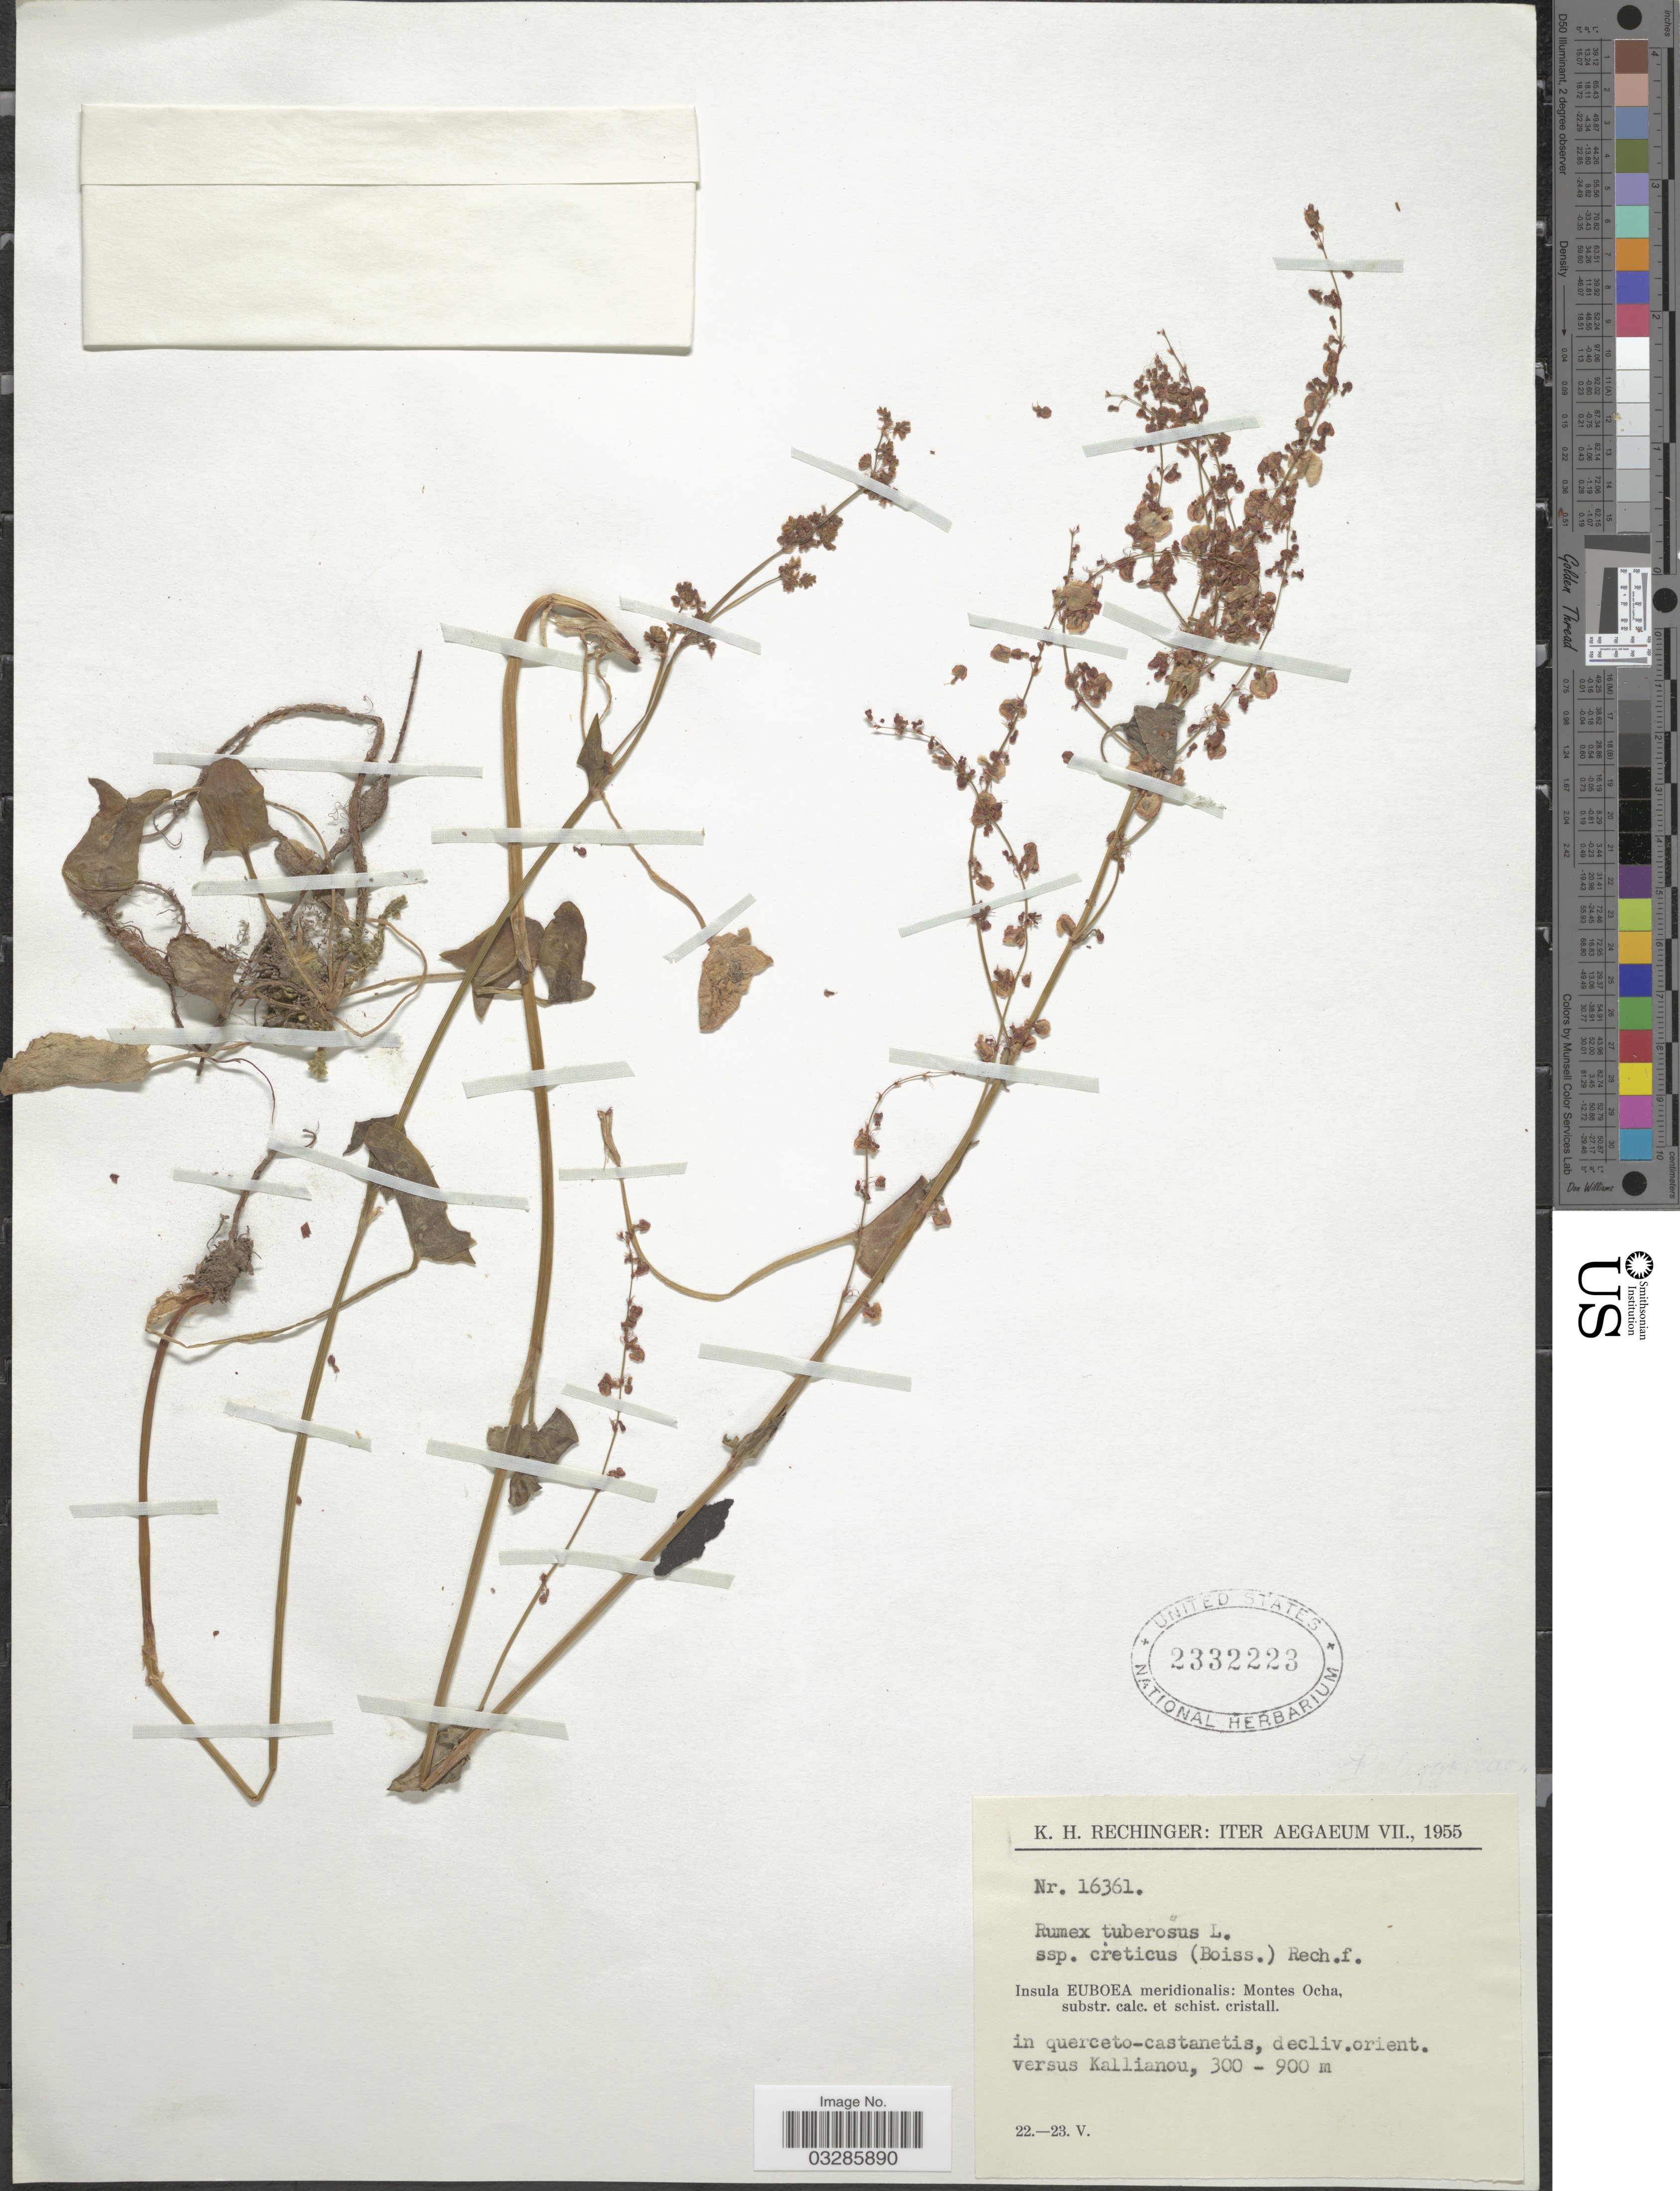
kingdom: Plantae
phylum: Tracheophyta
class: Magnoliopsida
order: Caryophyllales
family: Polygonaceae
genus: Rumex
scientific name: Rumex tuberosus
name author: L.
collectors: K. H. Rechinger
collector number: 16361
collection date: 1955-05-22/1955-05-23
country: Greece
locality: Aegaeum, Insula Euboea meriodionalis: Montes Ocha, substr. calc. et schist. cristall. In querceto-castanetis, decliv. orient. versus Kallianou.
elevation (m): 300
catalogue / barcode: US 2332223